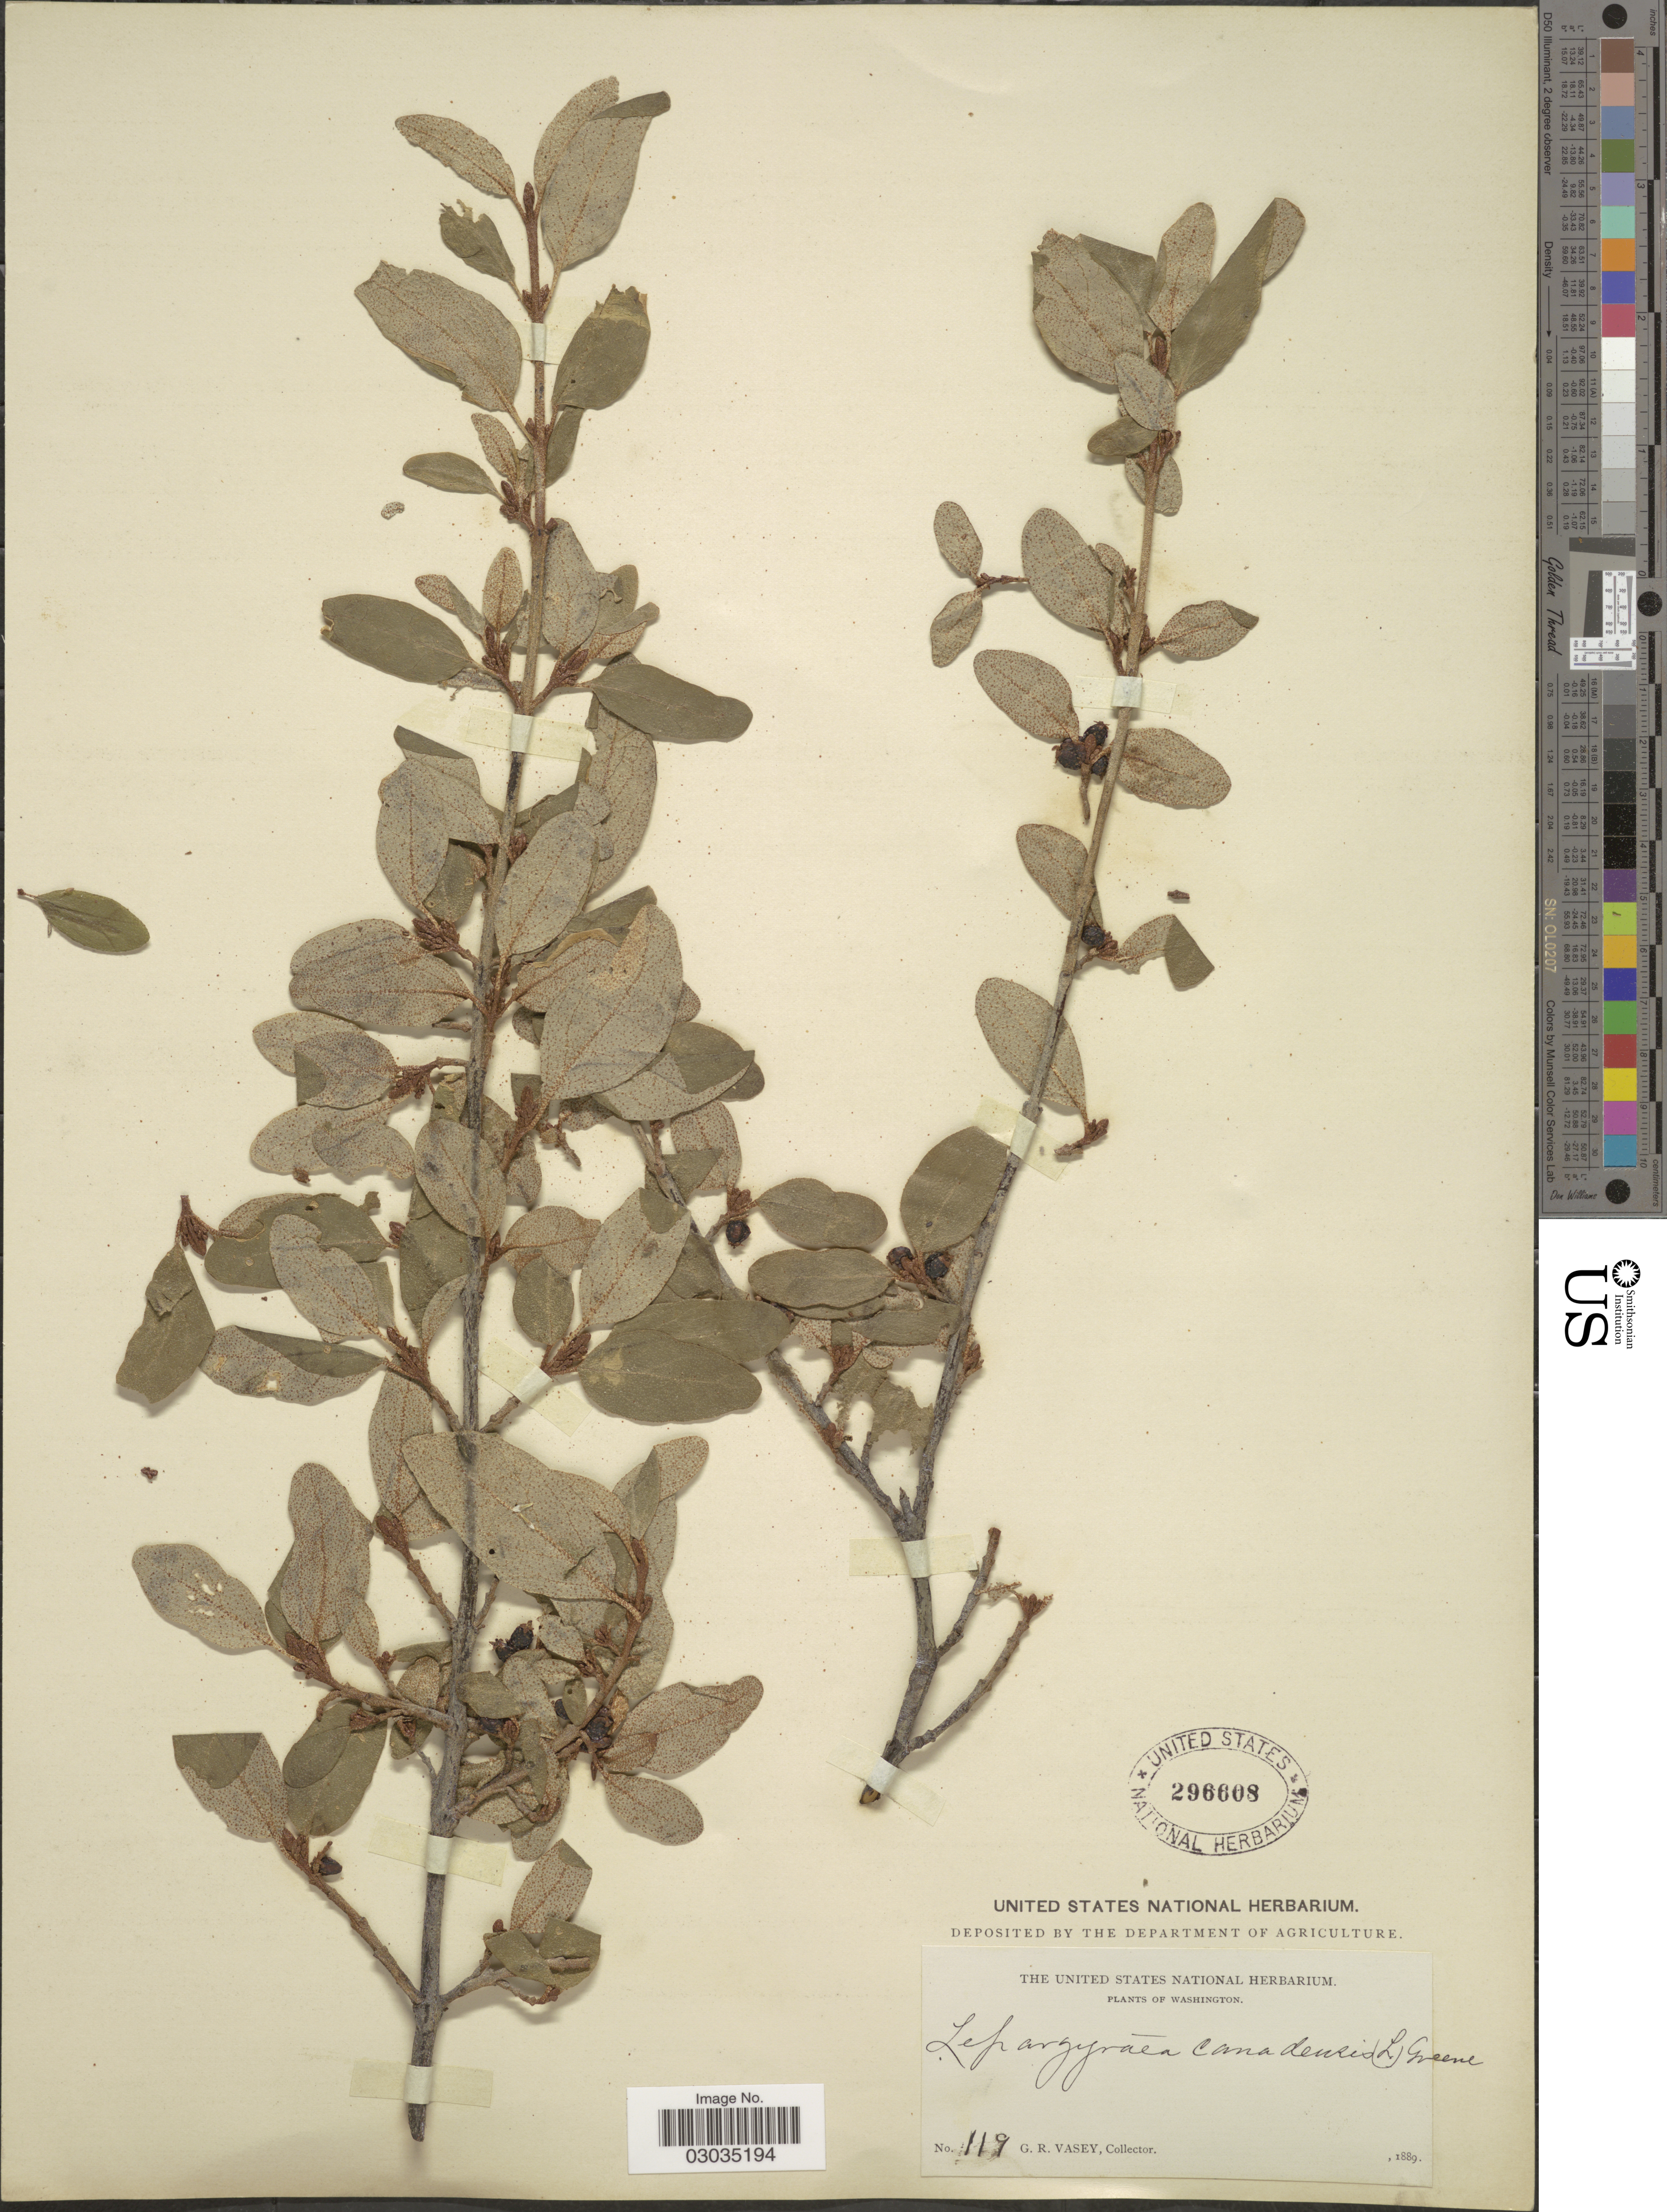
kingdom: Plantae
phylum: Tracheophyta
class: Magnoliopsida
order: Rosales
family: Elaeagnaceae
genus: Shepherdia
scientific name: Shepherdia canadensis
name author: (L.) Nutt.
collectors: G. R. Vasey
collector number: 119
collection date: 1889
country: United States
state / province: Washington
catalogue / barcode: US 296608